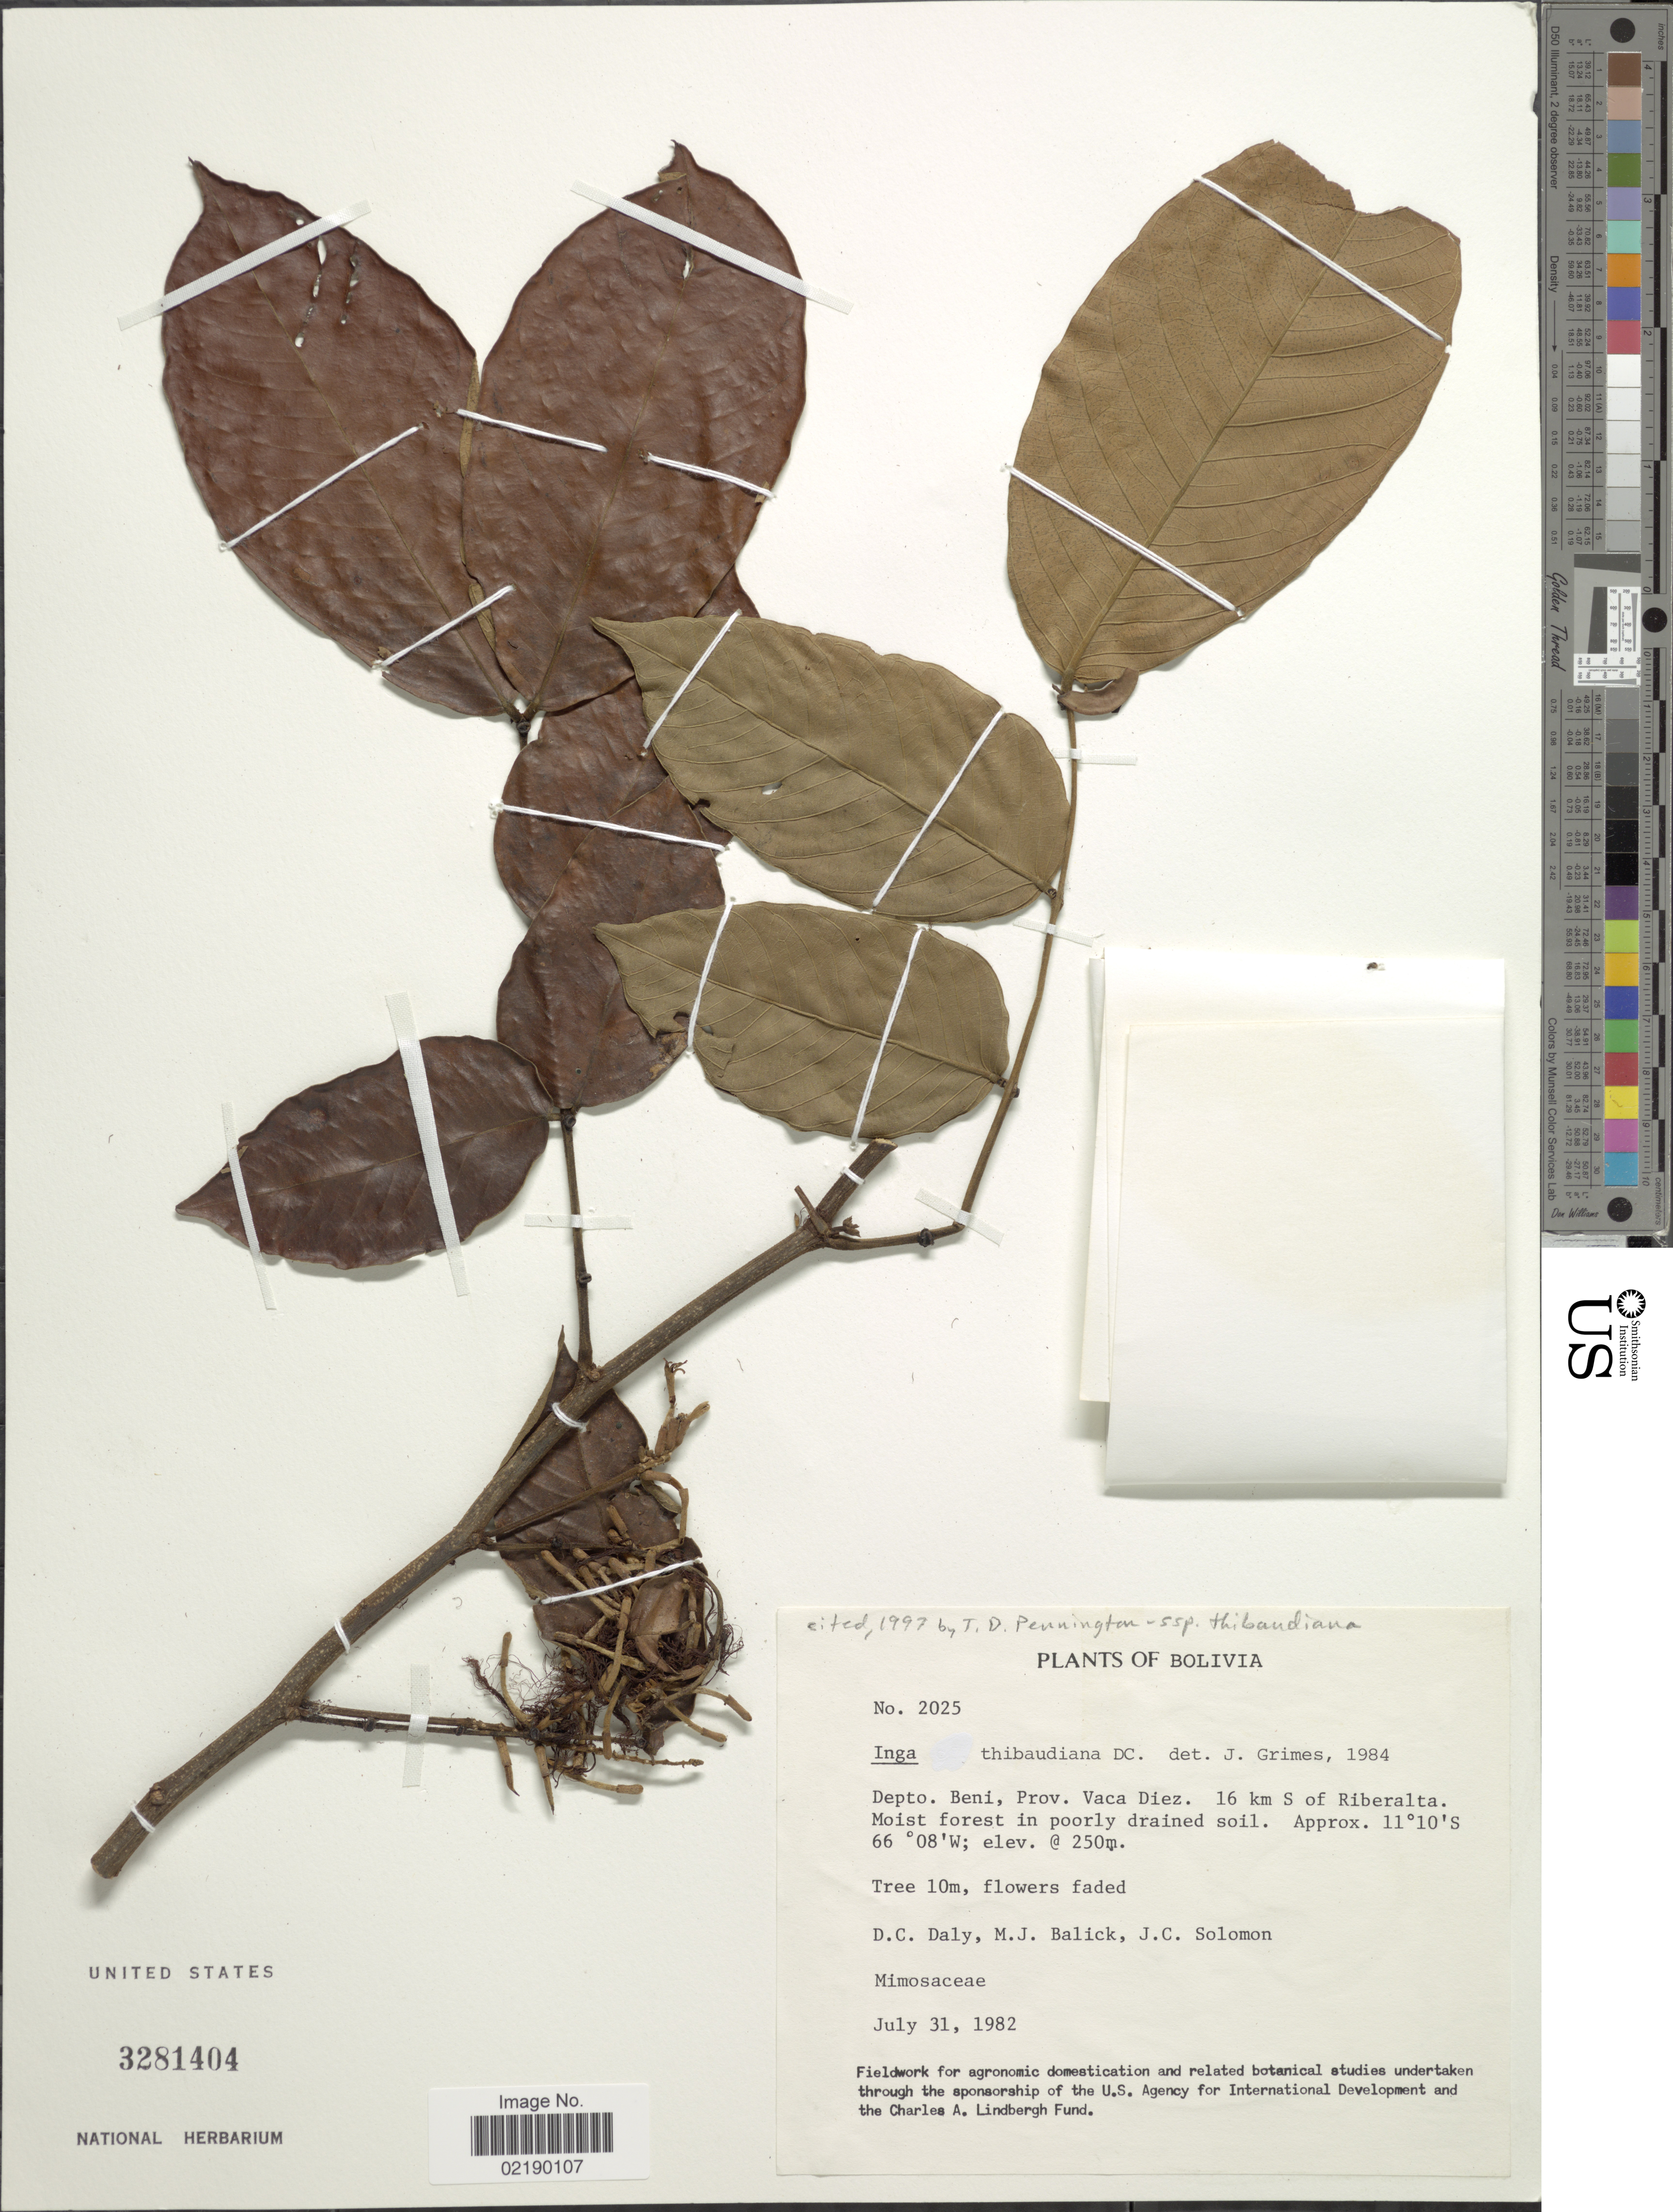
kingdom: Plantae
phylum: Tracheophyta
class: Magnoliopsida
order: Fabales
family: Fabaceae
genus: Inga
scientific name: Inga thibaudiana subsp. thibaudiana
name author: DC.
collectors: D. C. Daly, M. J. Balick & J. C. Solomon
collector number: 2025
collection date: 1982-07-31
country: Bolivia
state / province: Beni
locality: Prov. Vaca Diez. 16 km S of Riberalta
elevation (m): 250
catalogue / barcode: US 3281404